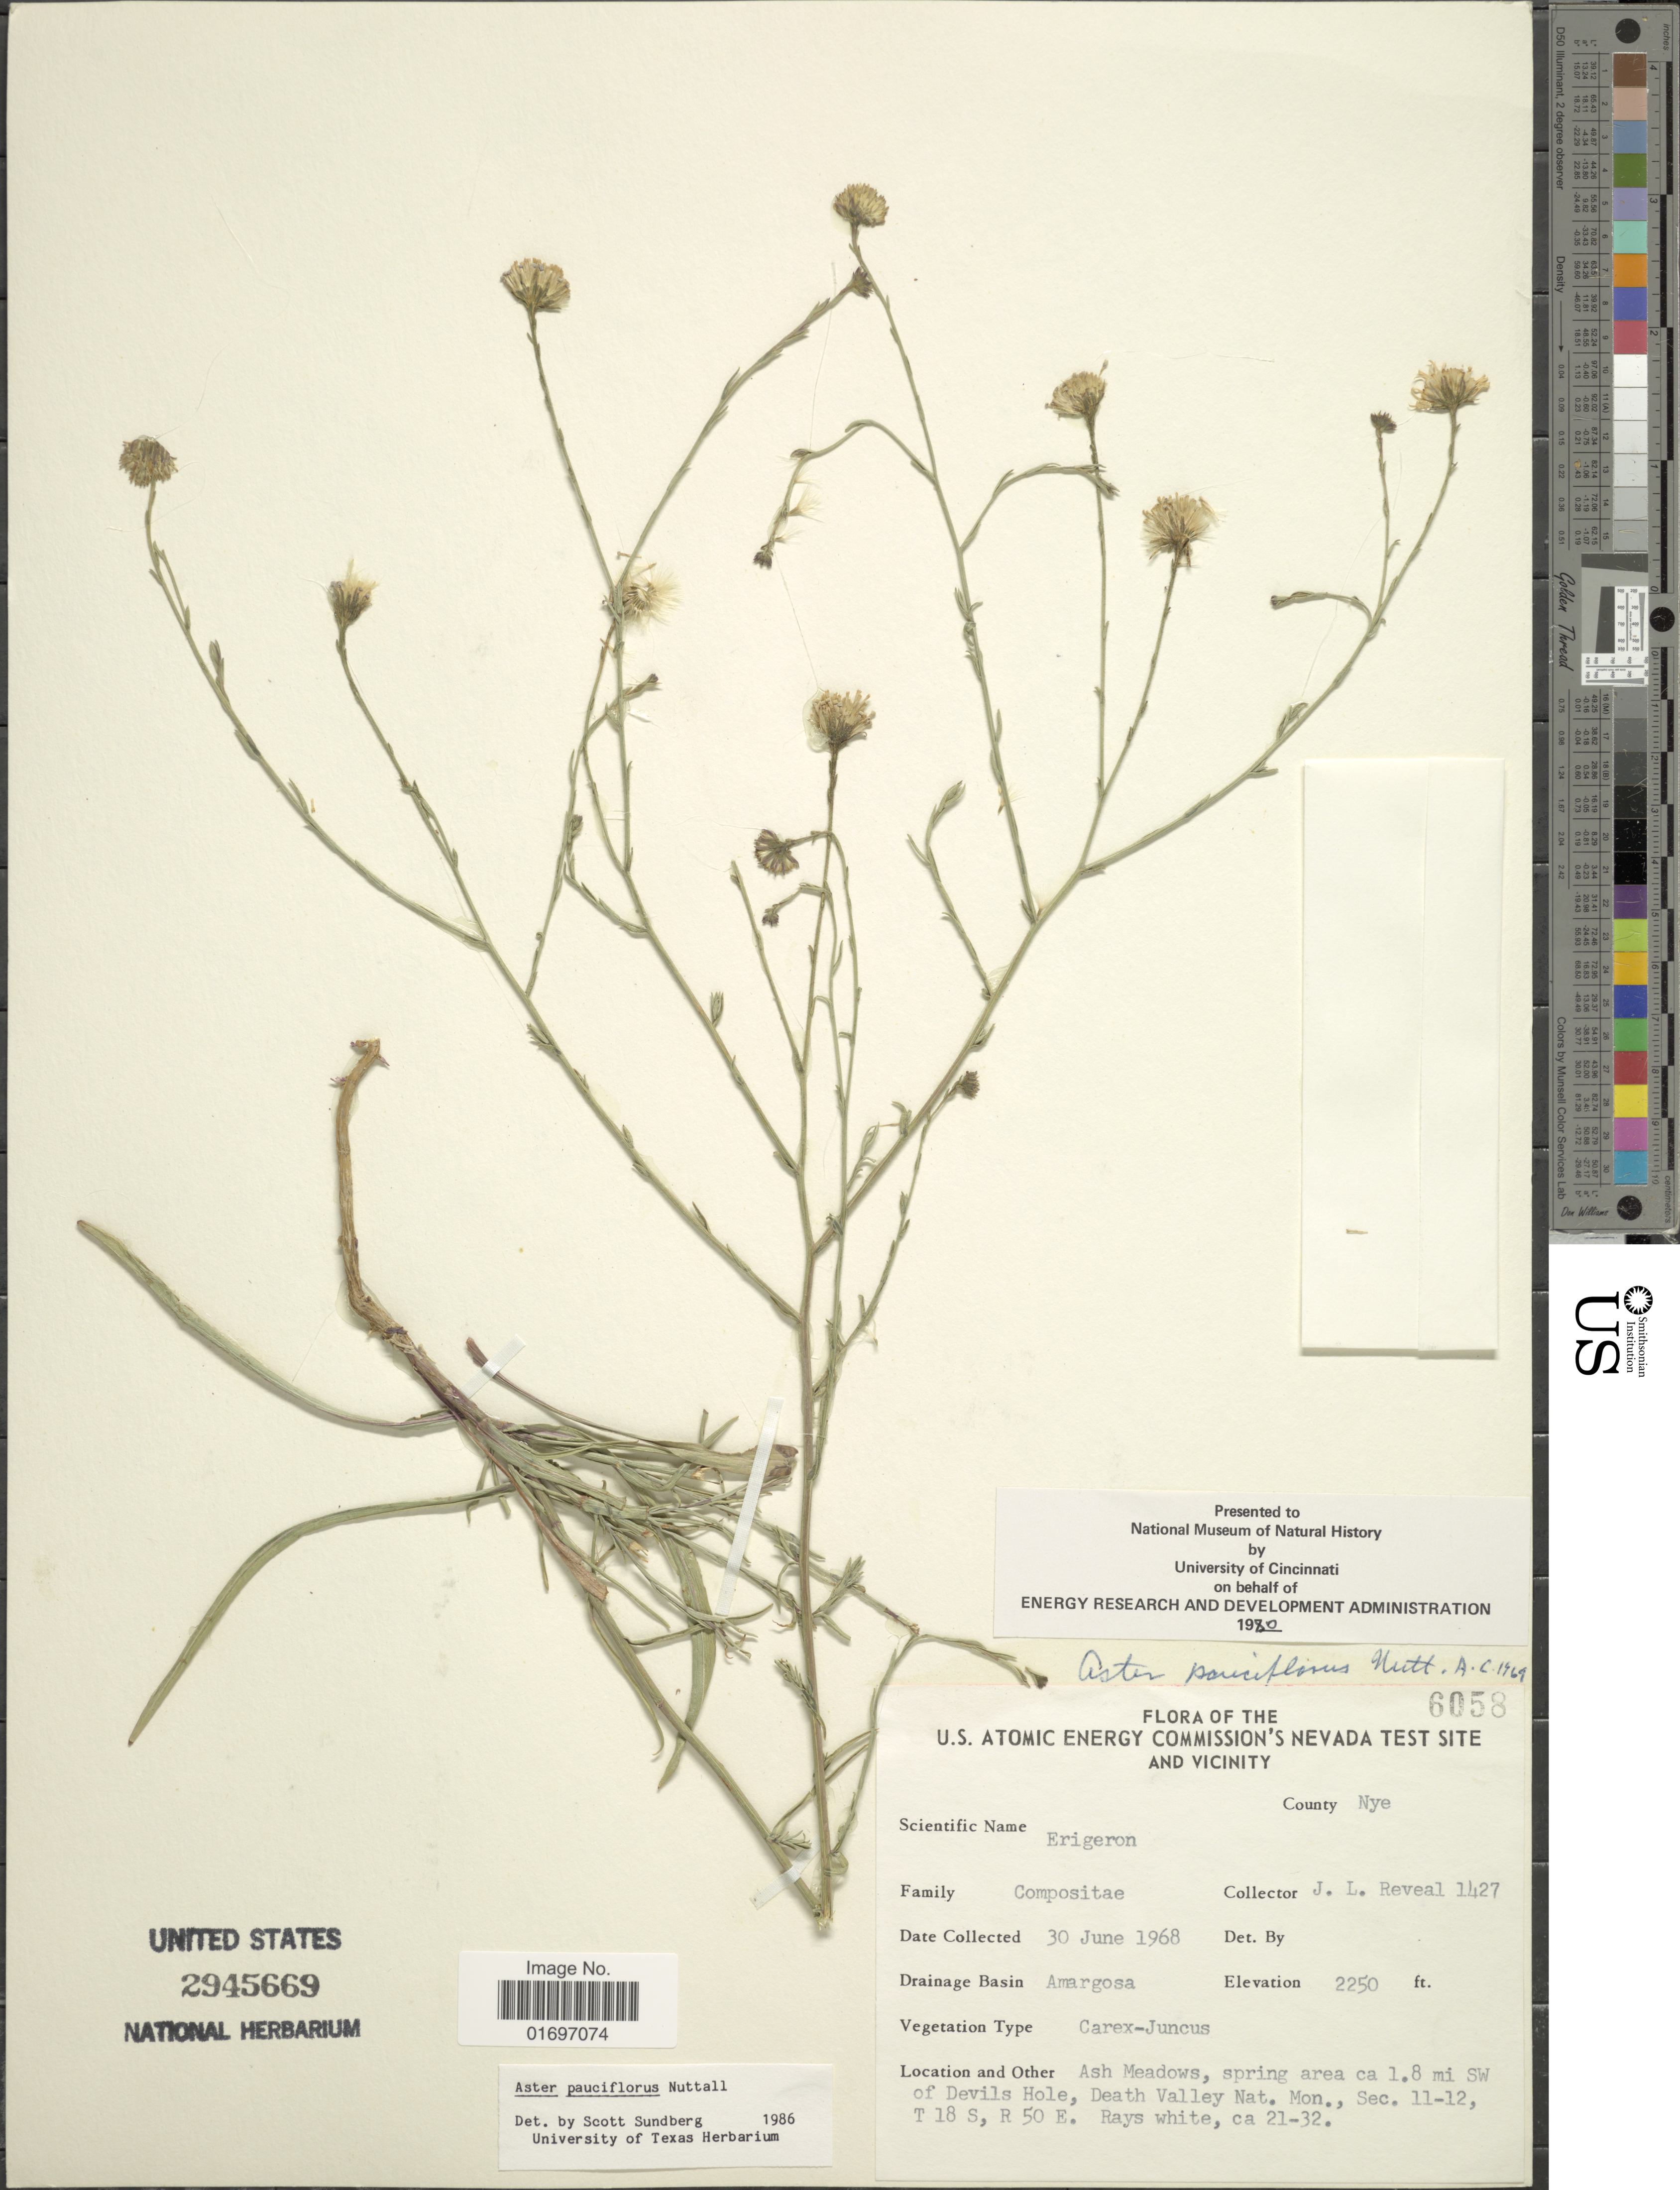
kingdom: Plantae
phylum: Tracheophyta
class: Magnoliopsida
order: Asterales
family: Asteraceae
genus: Almutaster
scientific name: Almutaster pauciflorus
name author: (Nutt.) Á. Löve & D. Löve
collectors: J. L. Reveal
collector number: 1427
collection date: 1968-06-30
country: United States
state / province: Nevada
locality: U.S. Atomic Energy Commission's Nevada Test Site and Vicinity. County Nye. Drainage Basin Amargosa. Ash Meadows, spring area ca. 1.8 mi SW of Devils Hole, Death Valley Nat. Mon., Sec. 11-12, T 18 S, R 50 E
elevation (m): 686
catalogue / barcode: US 2945669